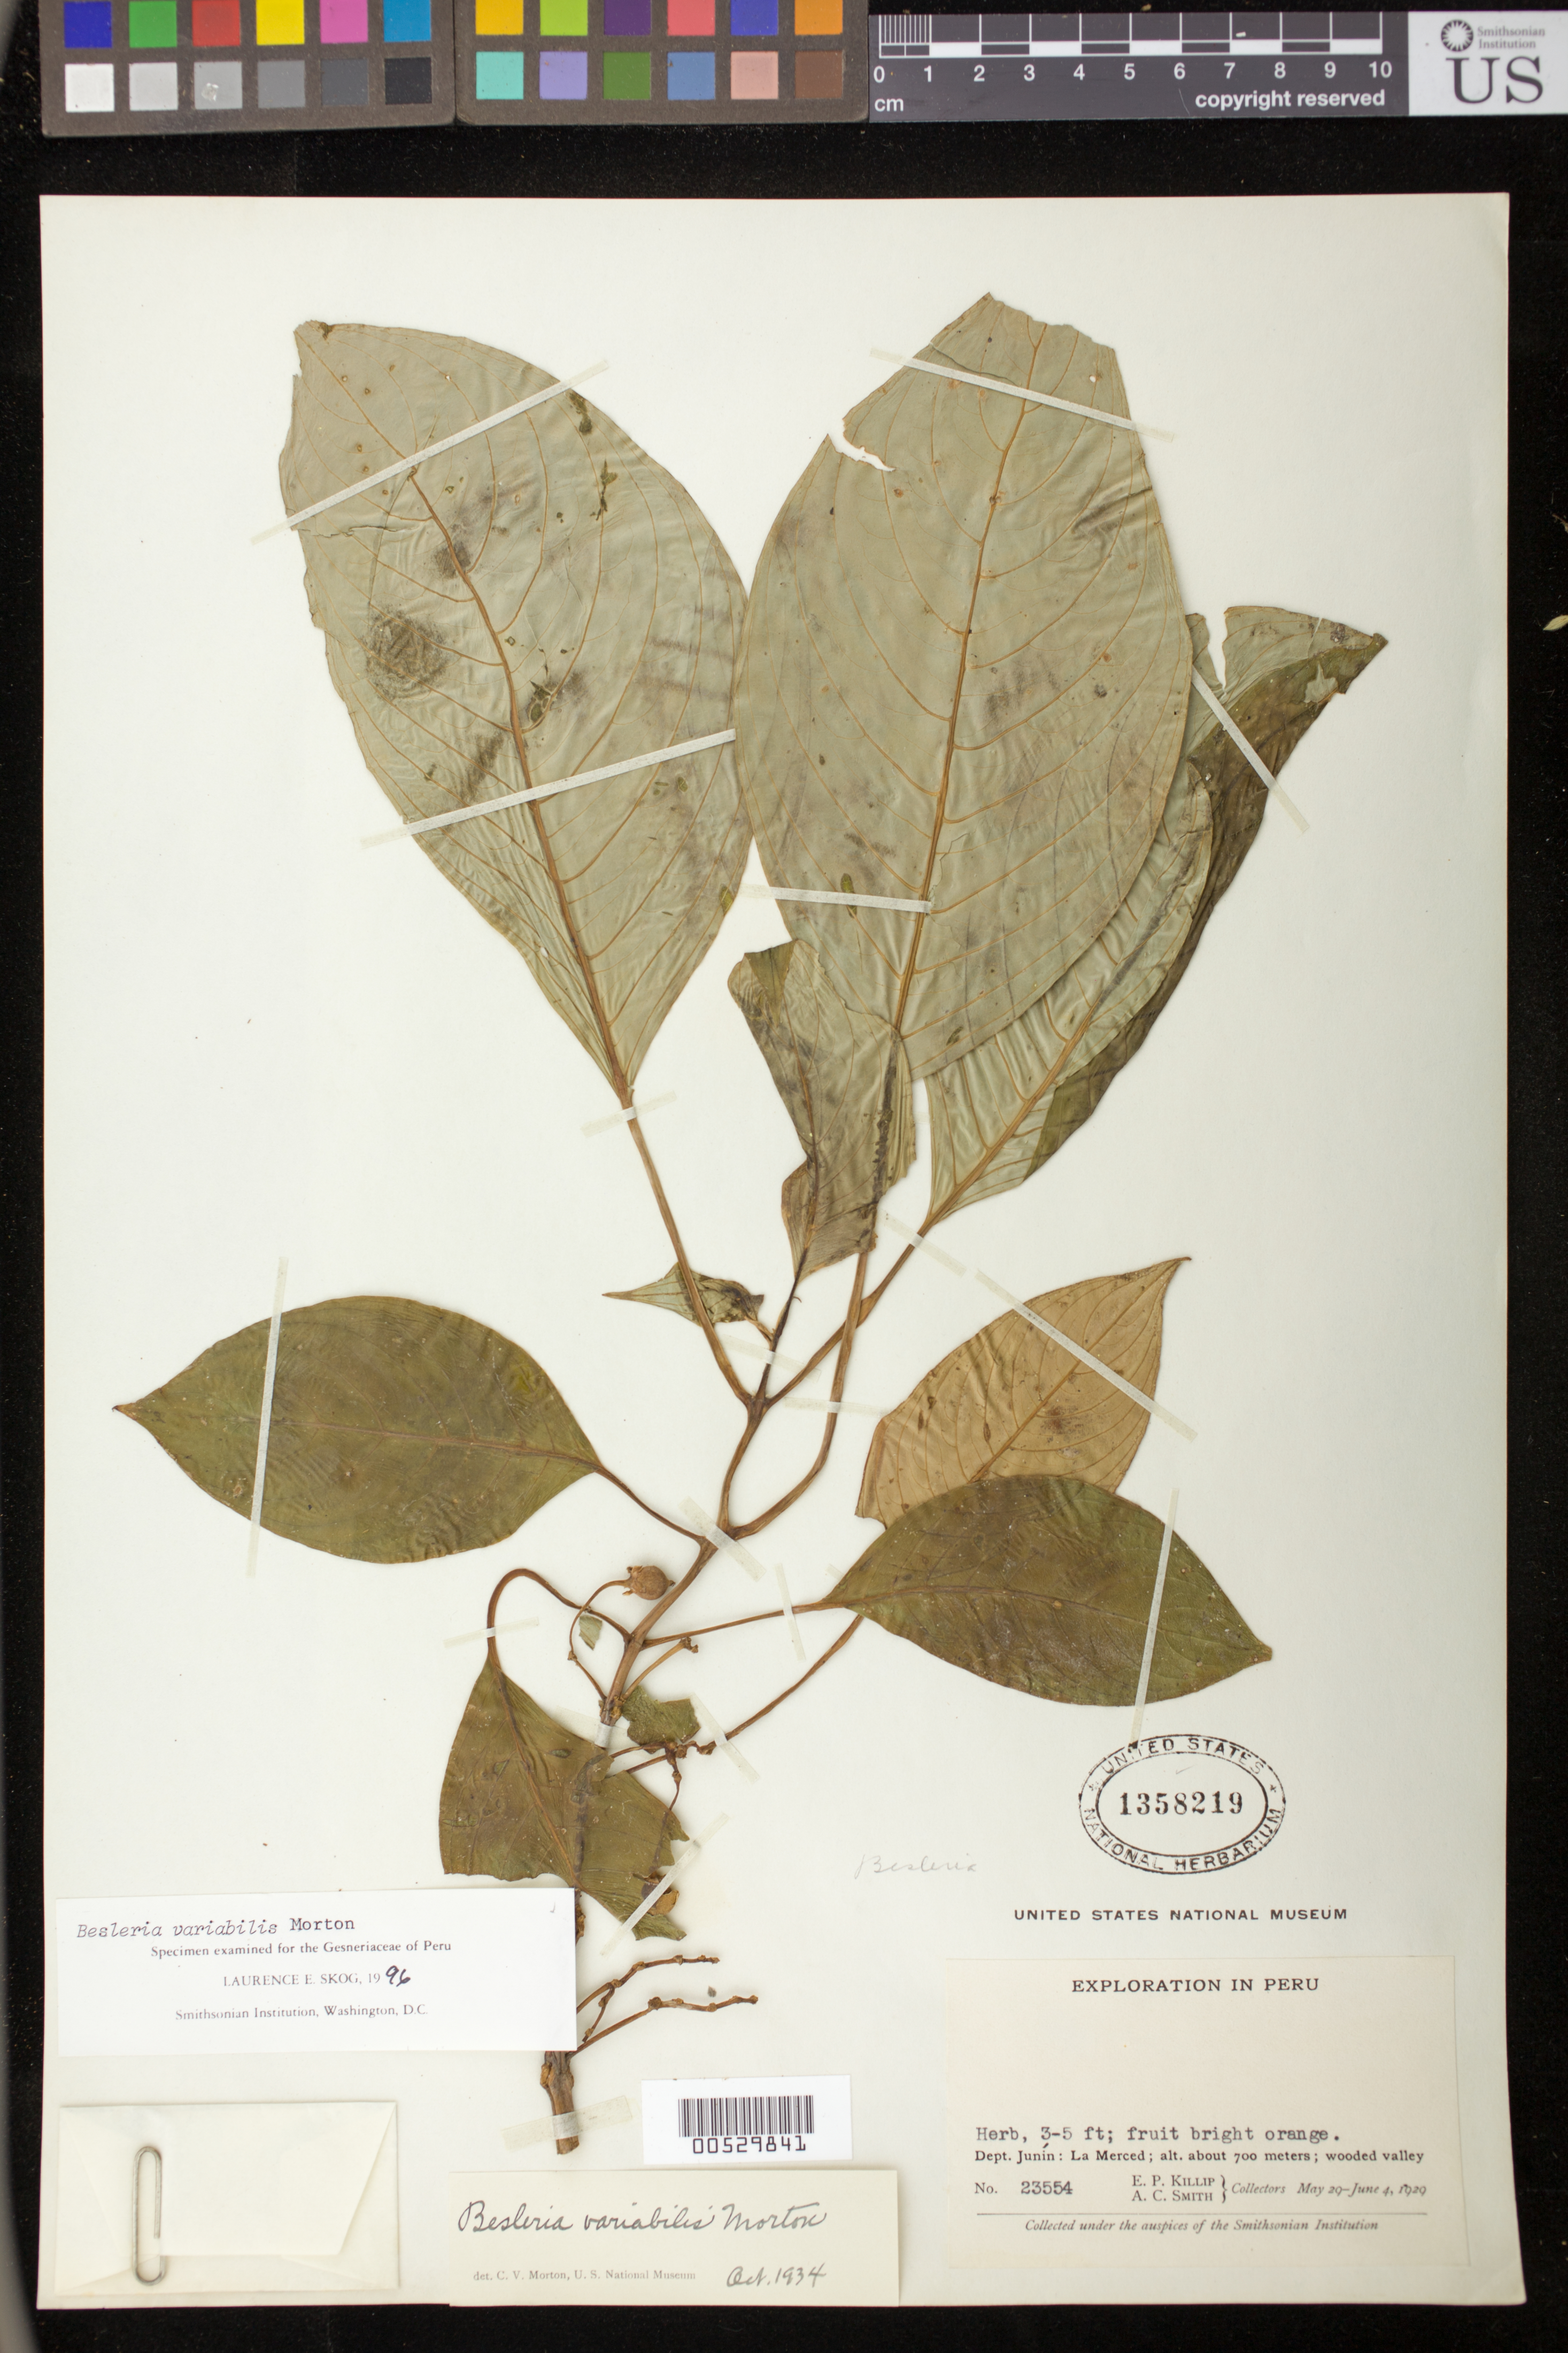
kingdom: Plantae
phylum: Tracheophyta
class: Magnoliopsida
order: Lamiales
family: Gesneriaceae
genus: Besleria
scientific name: Besleria variabilis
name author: C.V. Morton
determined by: Skog, Laurence E.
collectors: E. P. Killip & A. C. Smith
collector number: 23554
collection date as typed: May-Jun 1929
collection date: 1929-05/1929-06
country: Peru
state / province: Junín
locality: La Merced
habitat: Wooded valley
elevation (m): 700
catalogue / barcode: US 1358219